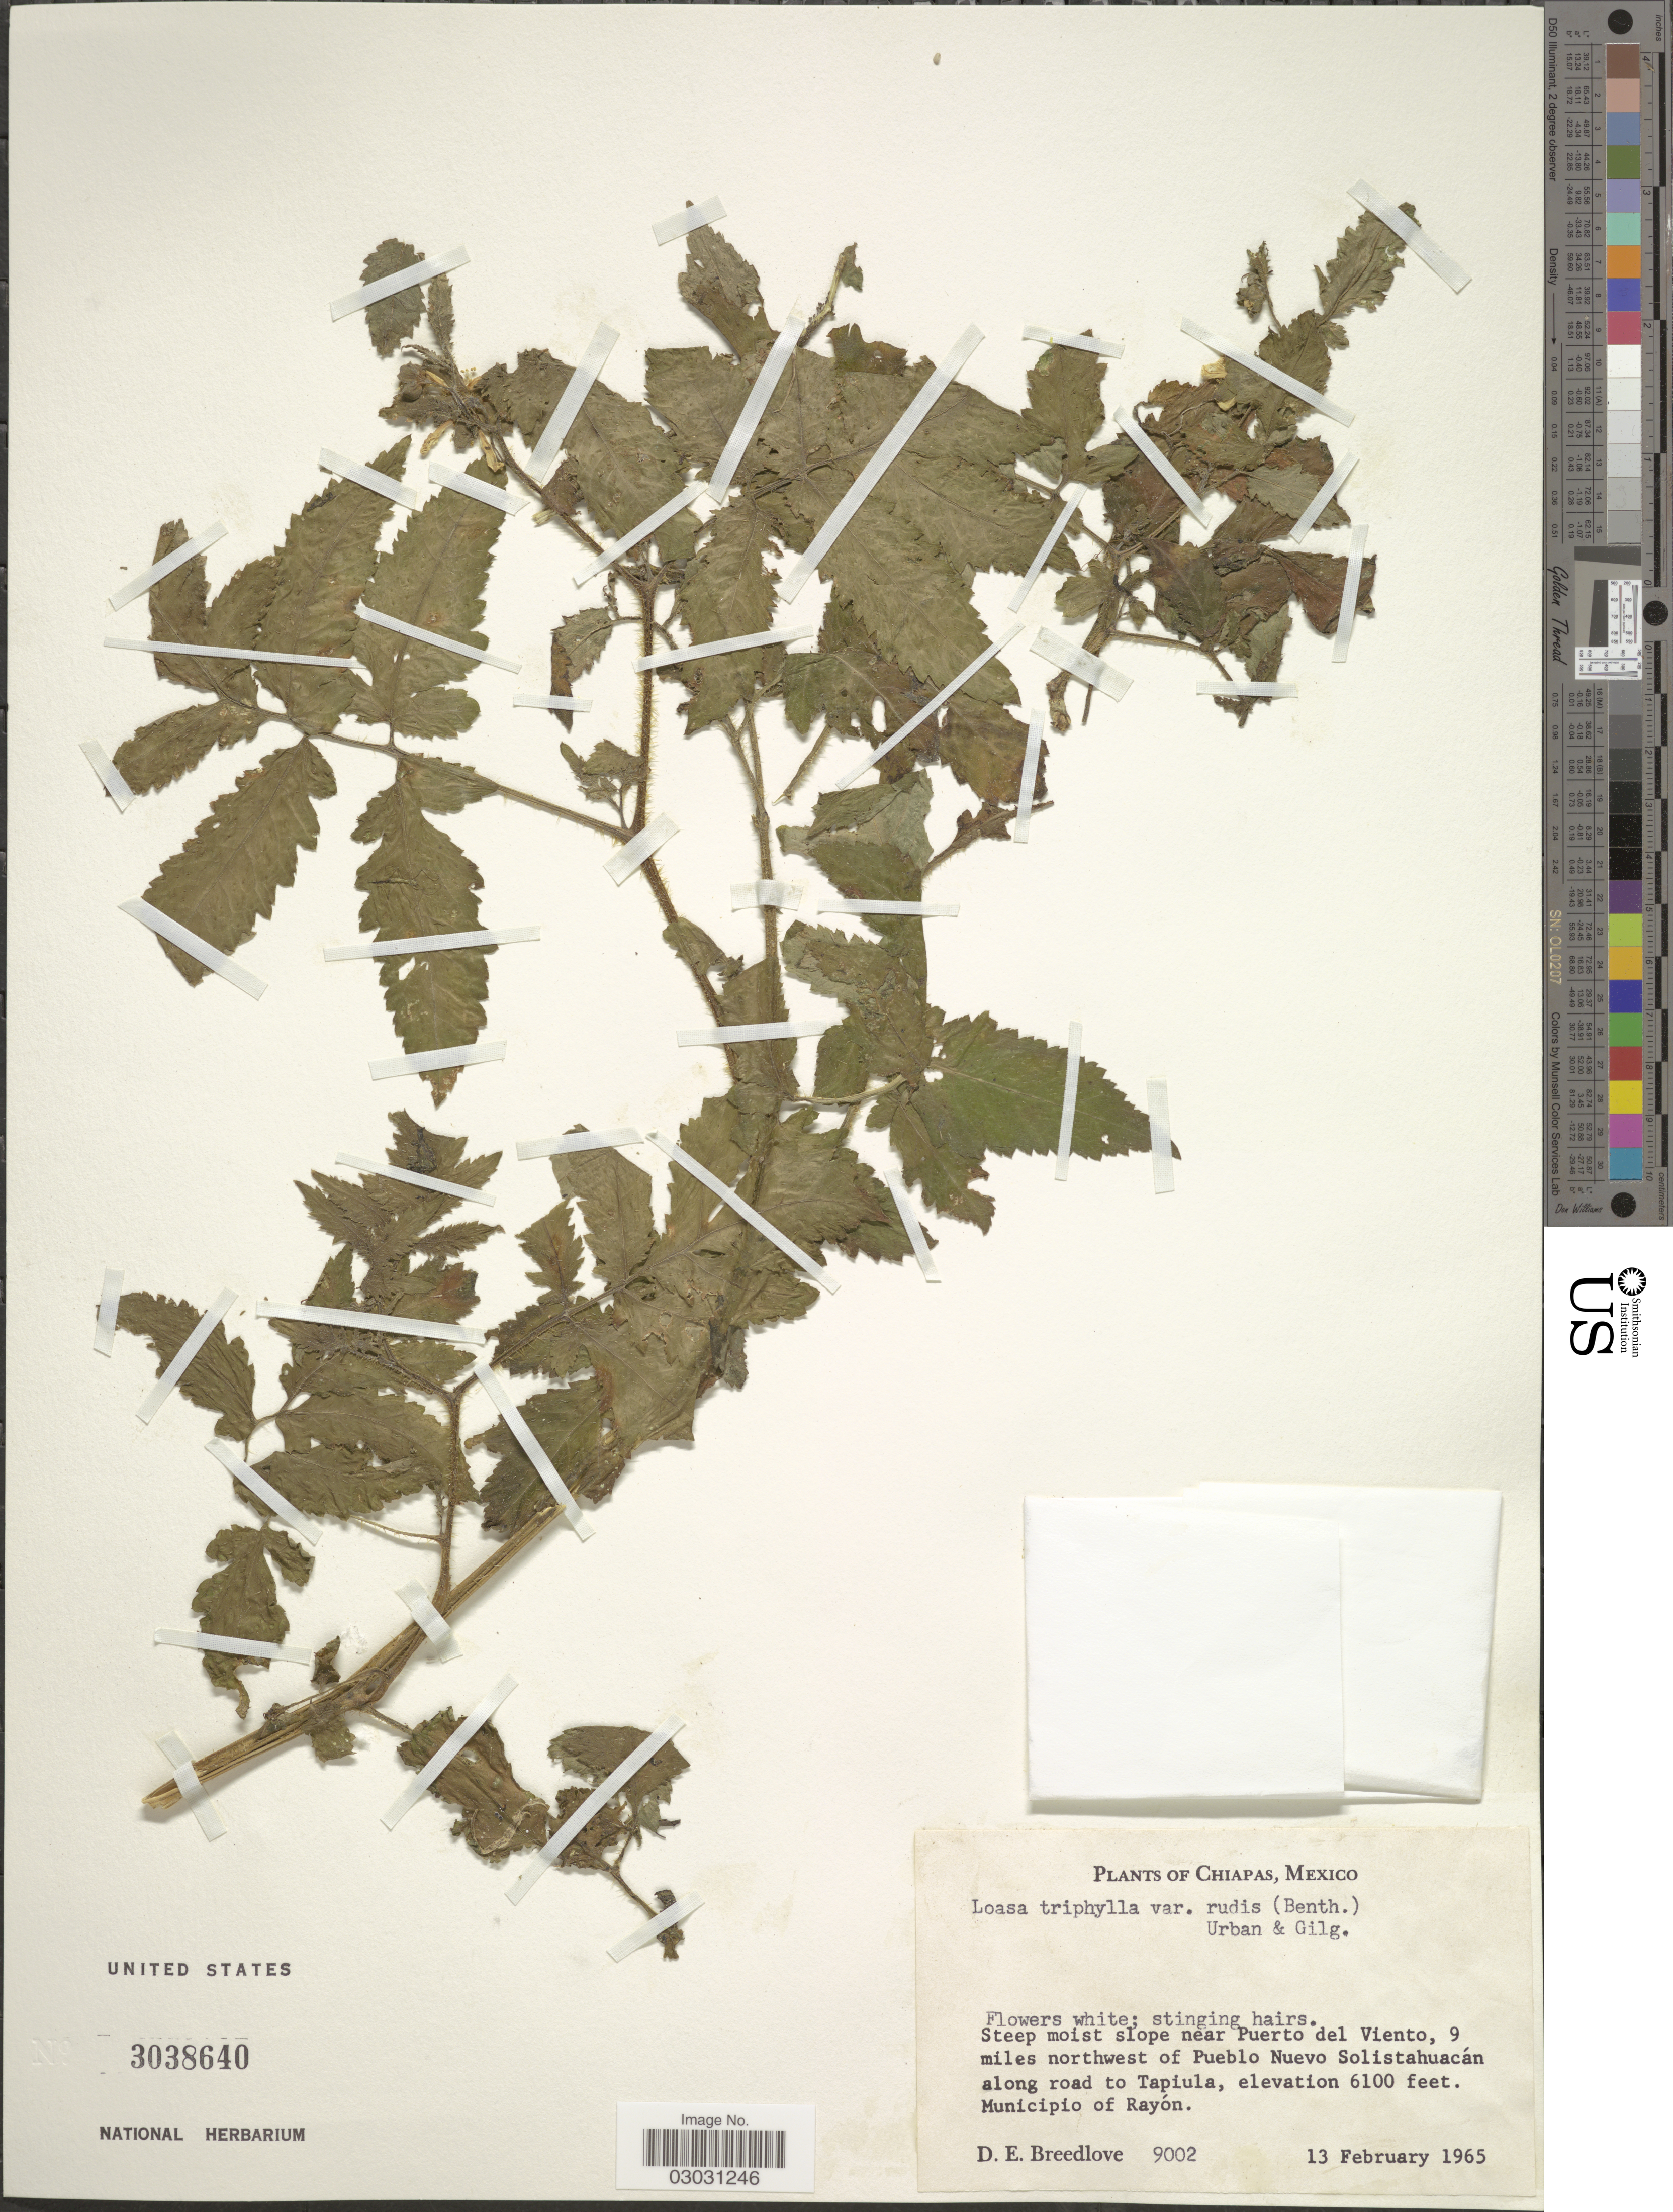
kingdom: Plantae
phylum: Tracheophyta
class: Magnoliopsida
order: Cornales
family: Loasaceae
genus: Nasa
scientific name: Nasa triphylla subsp. rudis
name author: (Benth.) Weigend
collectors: D. E. Breedlove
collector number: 9002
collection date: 1965-02-13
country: Mexico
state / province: Chiapas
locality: Steep moist slope near Puerto del Viento, 9 miles northwest of Pueblo Nuevo Solistahuacán along road to Tapiula, Municipio of Rayón.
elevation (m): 1859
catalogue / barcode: US 3038640